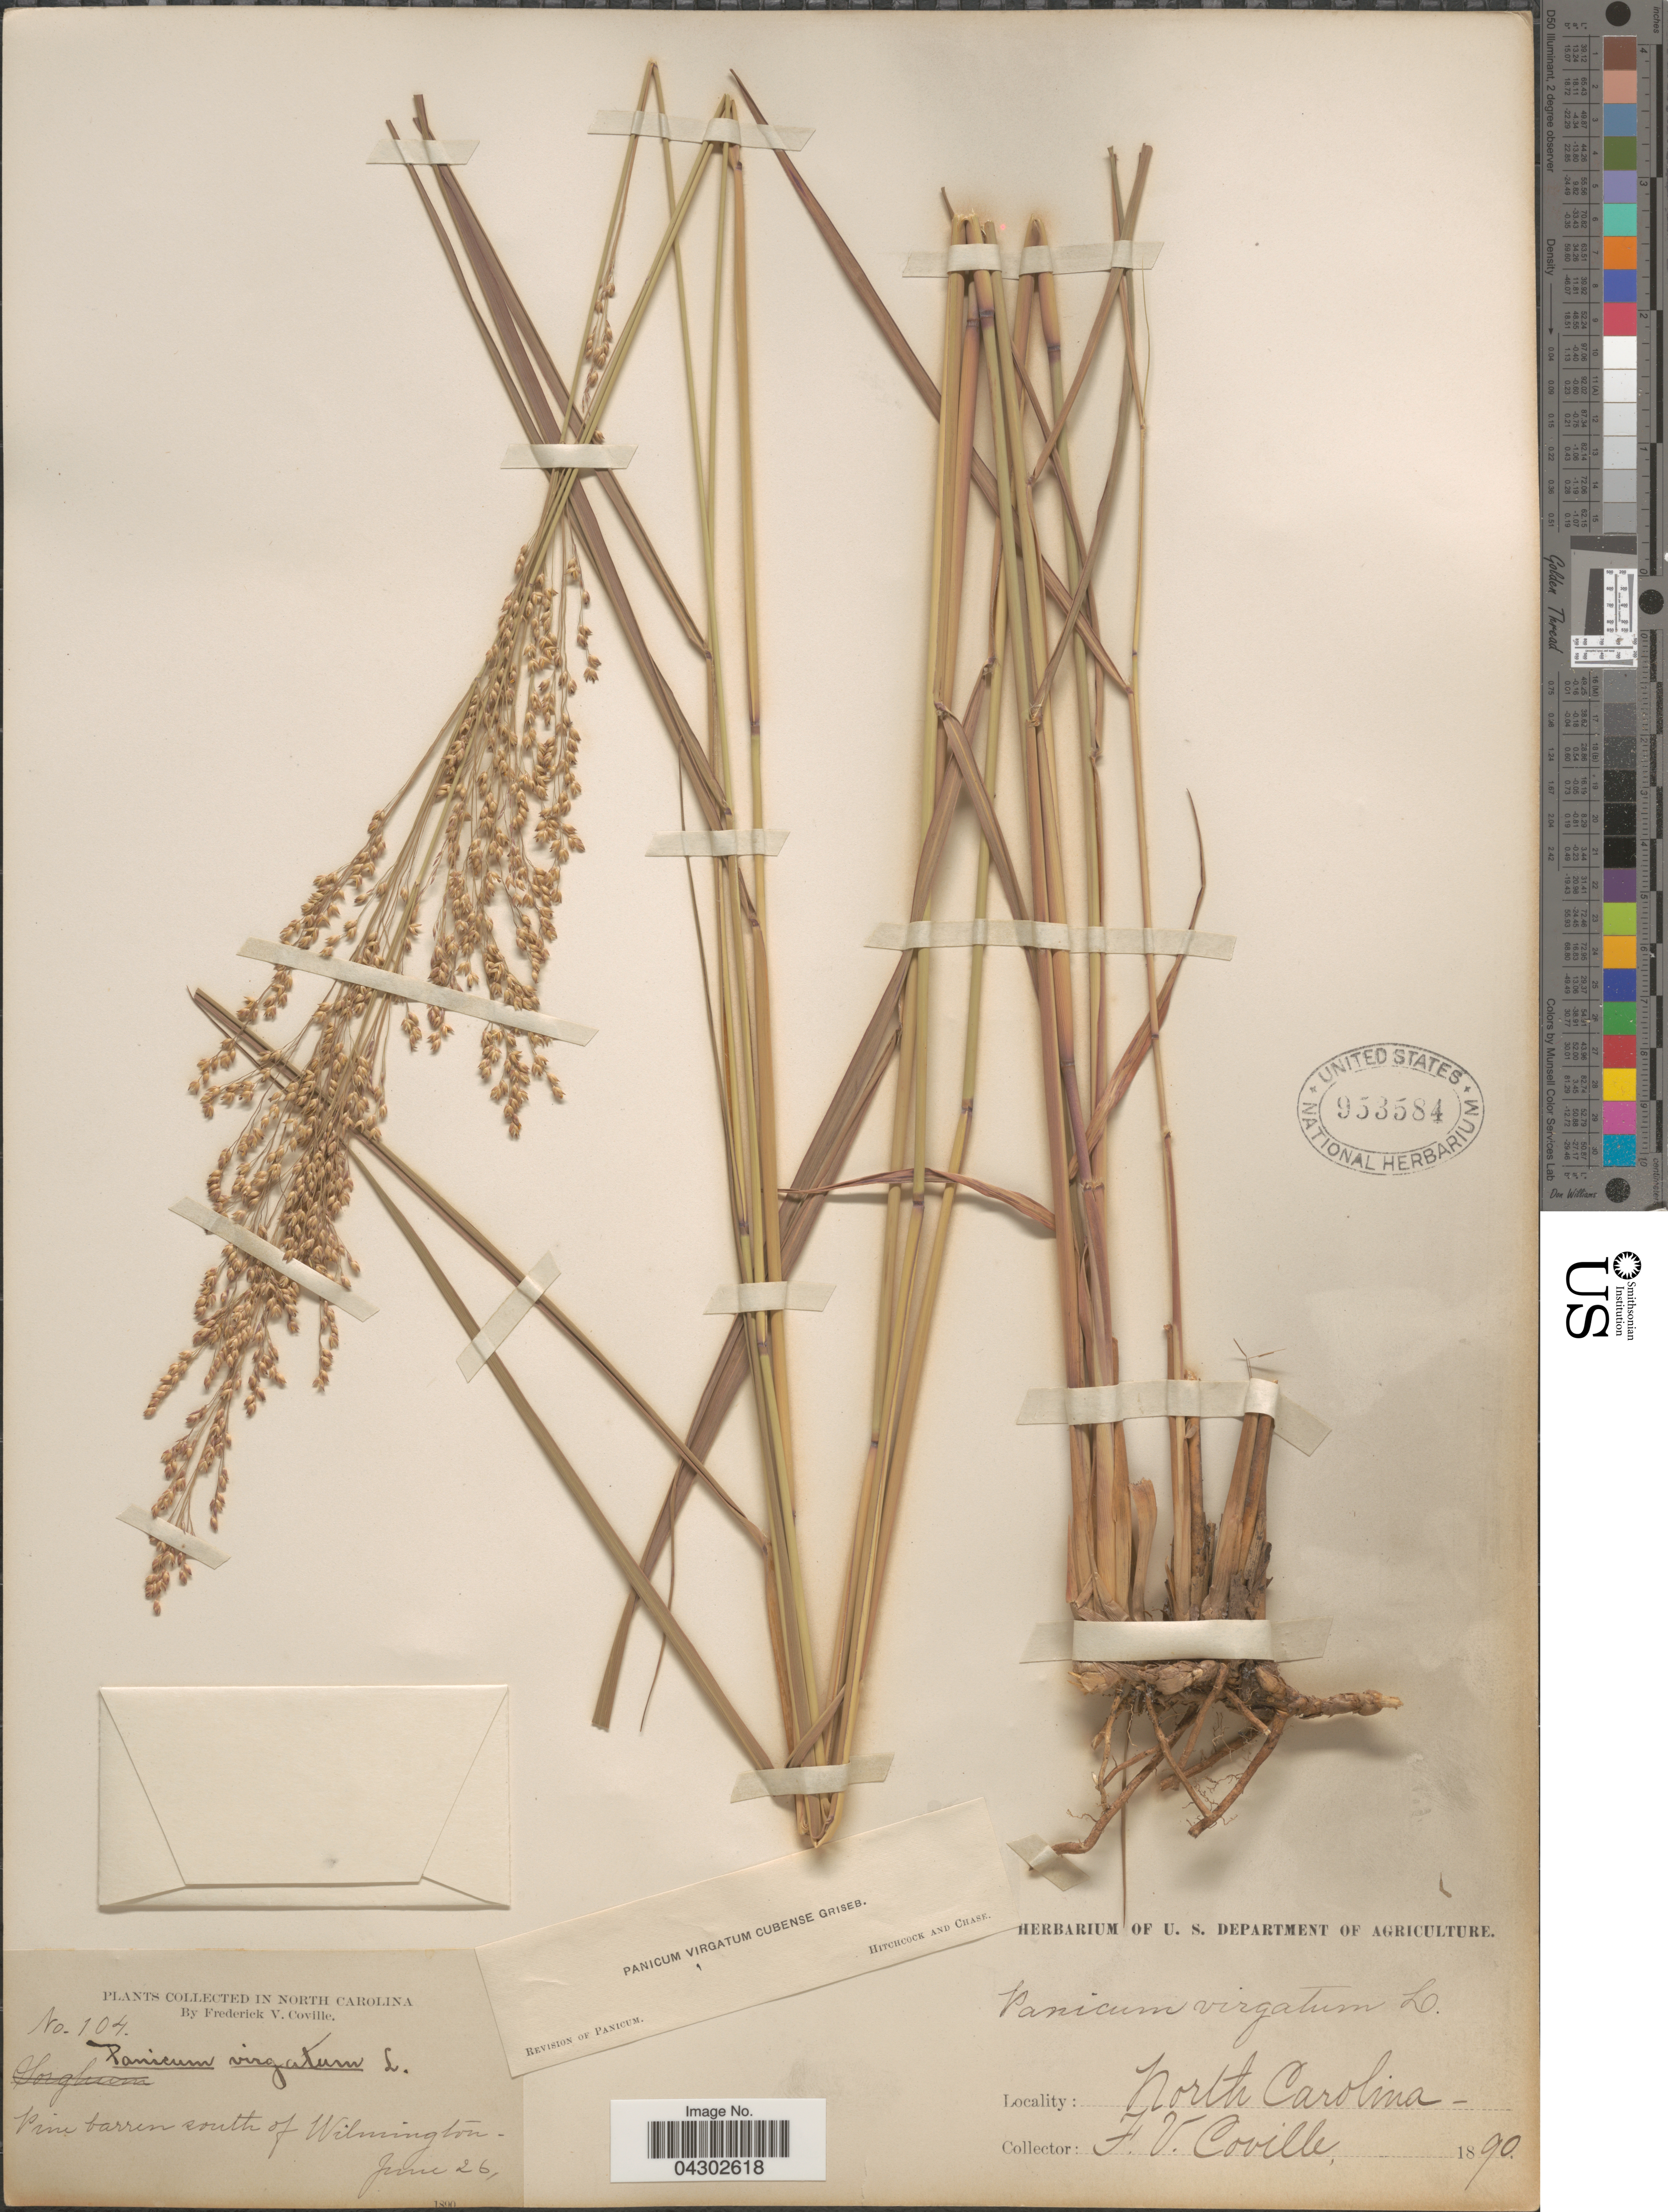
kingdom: Plantae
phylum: Tracheophyta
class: Liliopsida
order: Poales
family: Poaceae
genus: Panicum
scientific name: Panicum virgatum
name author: L.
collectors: F. V. Coville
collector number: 104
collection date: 1890-06-26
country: United States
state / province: North Carolina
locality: Pine barren south of Wilmington.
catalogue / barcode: US 953584